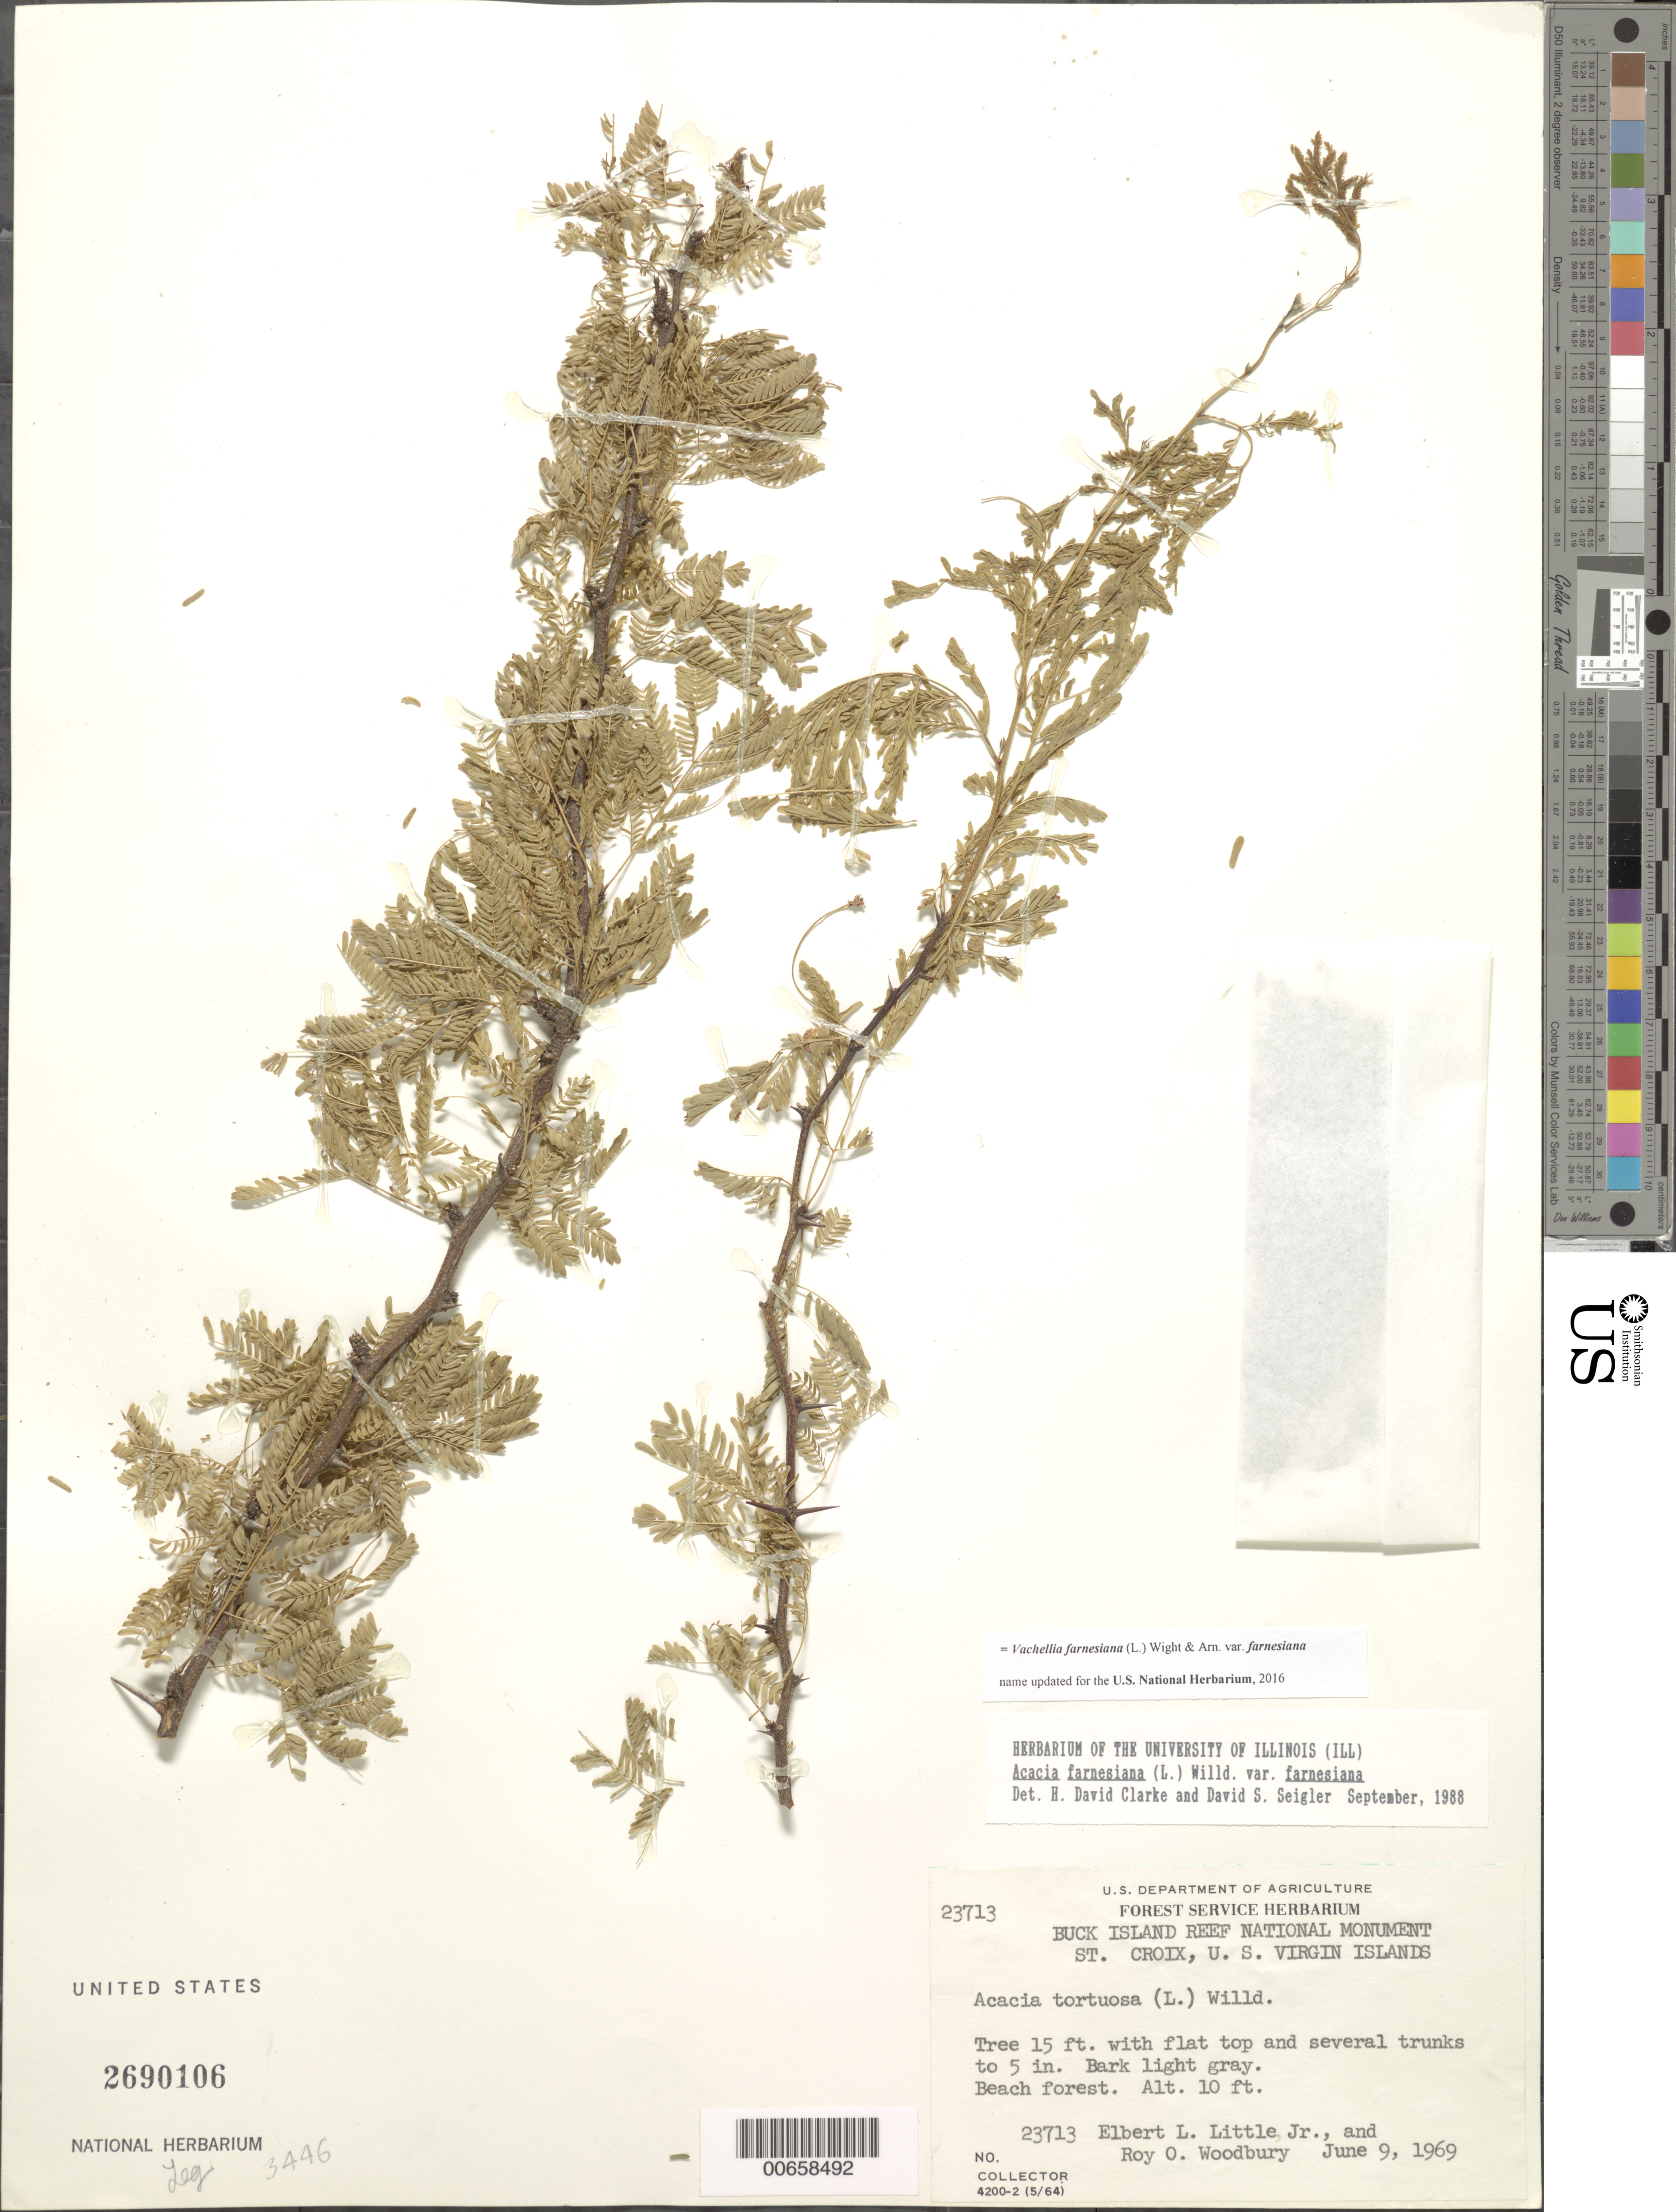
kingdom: Plantae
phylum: Tracheophyta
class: Magnoliopsida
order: Fabales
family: Fabaceae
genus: Vachellia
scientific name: Vachellia farnesiana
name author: (L.) Wight & Arn.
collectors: E. L. Little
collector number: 23713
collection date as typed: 09 Jun 1969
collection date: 1969-06-09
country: U.S. Virgin Islands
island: Buck Island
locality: Buck Island Reef Natl. Monument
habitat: Beach forest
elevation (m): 3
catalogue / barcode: US 2690106